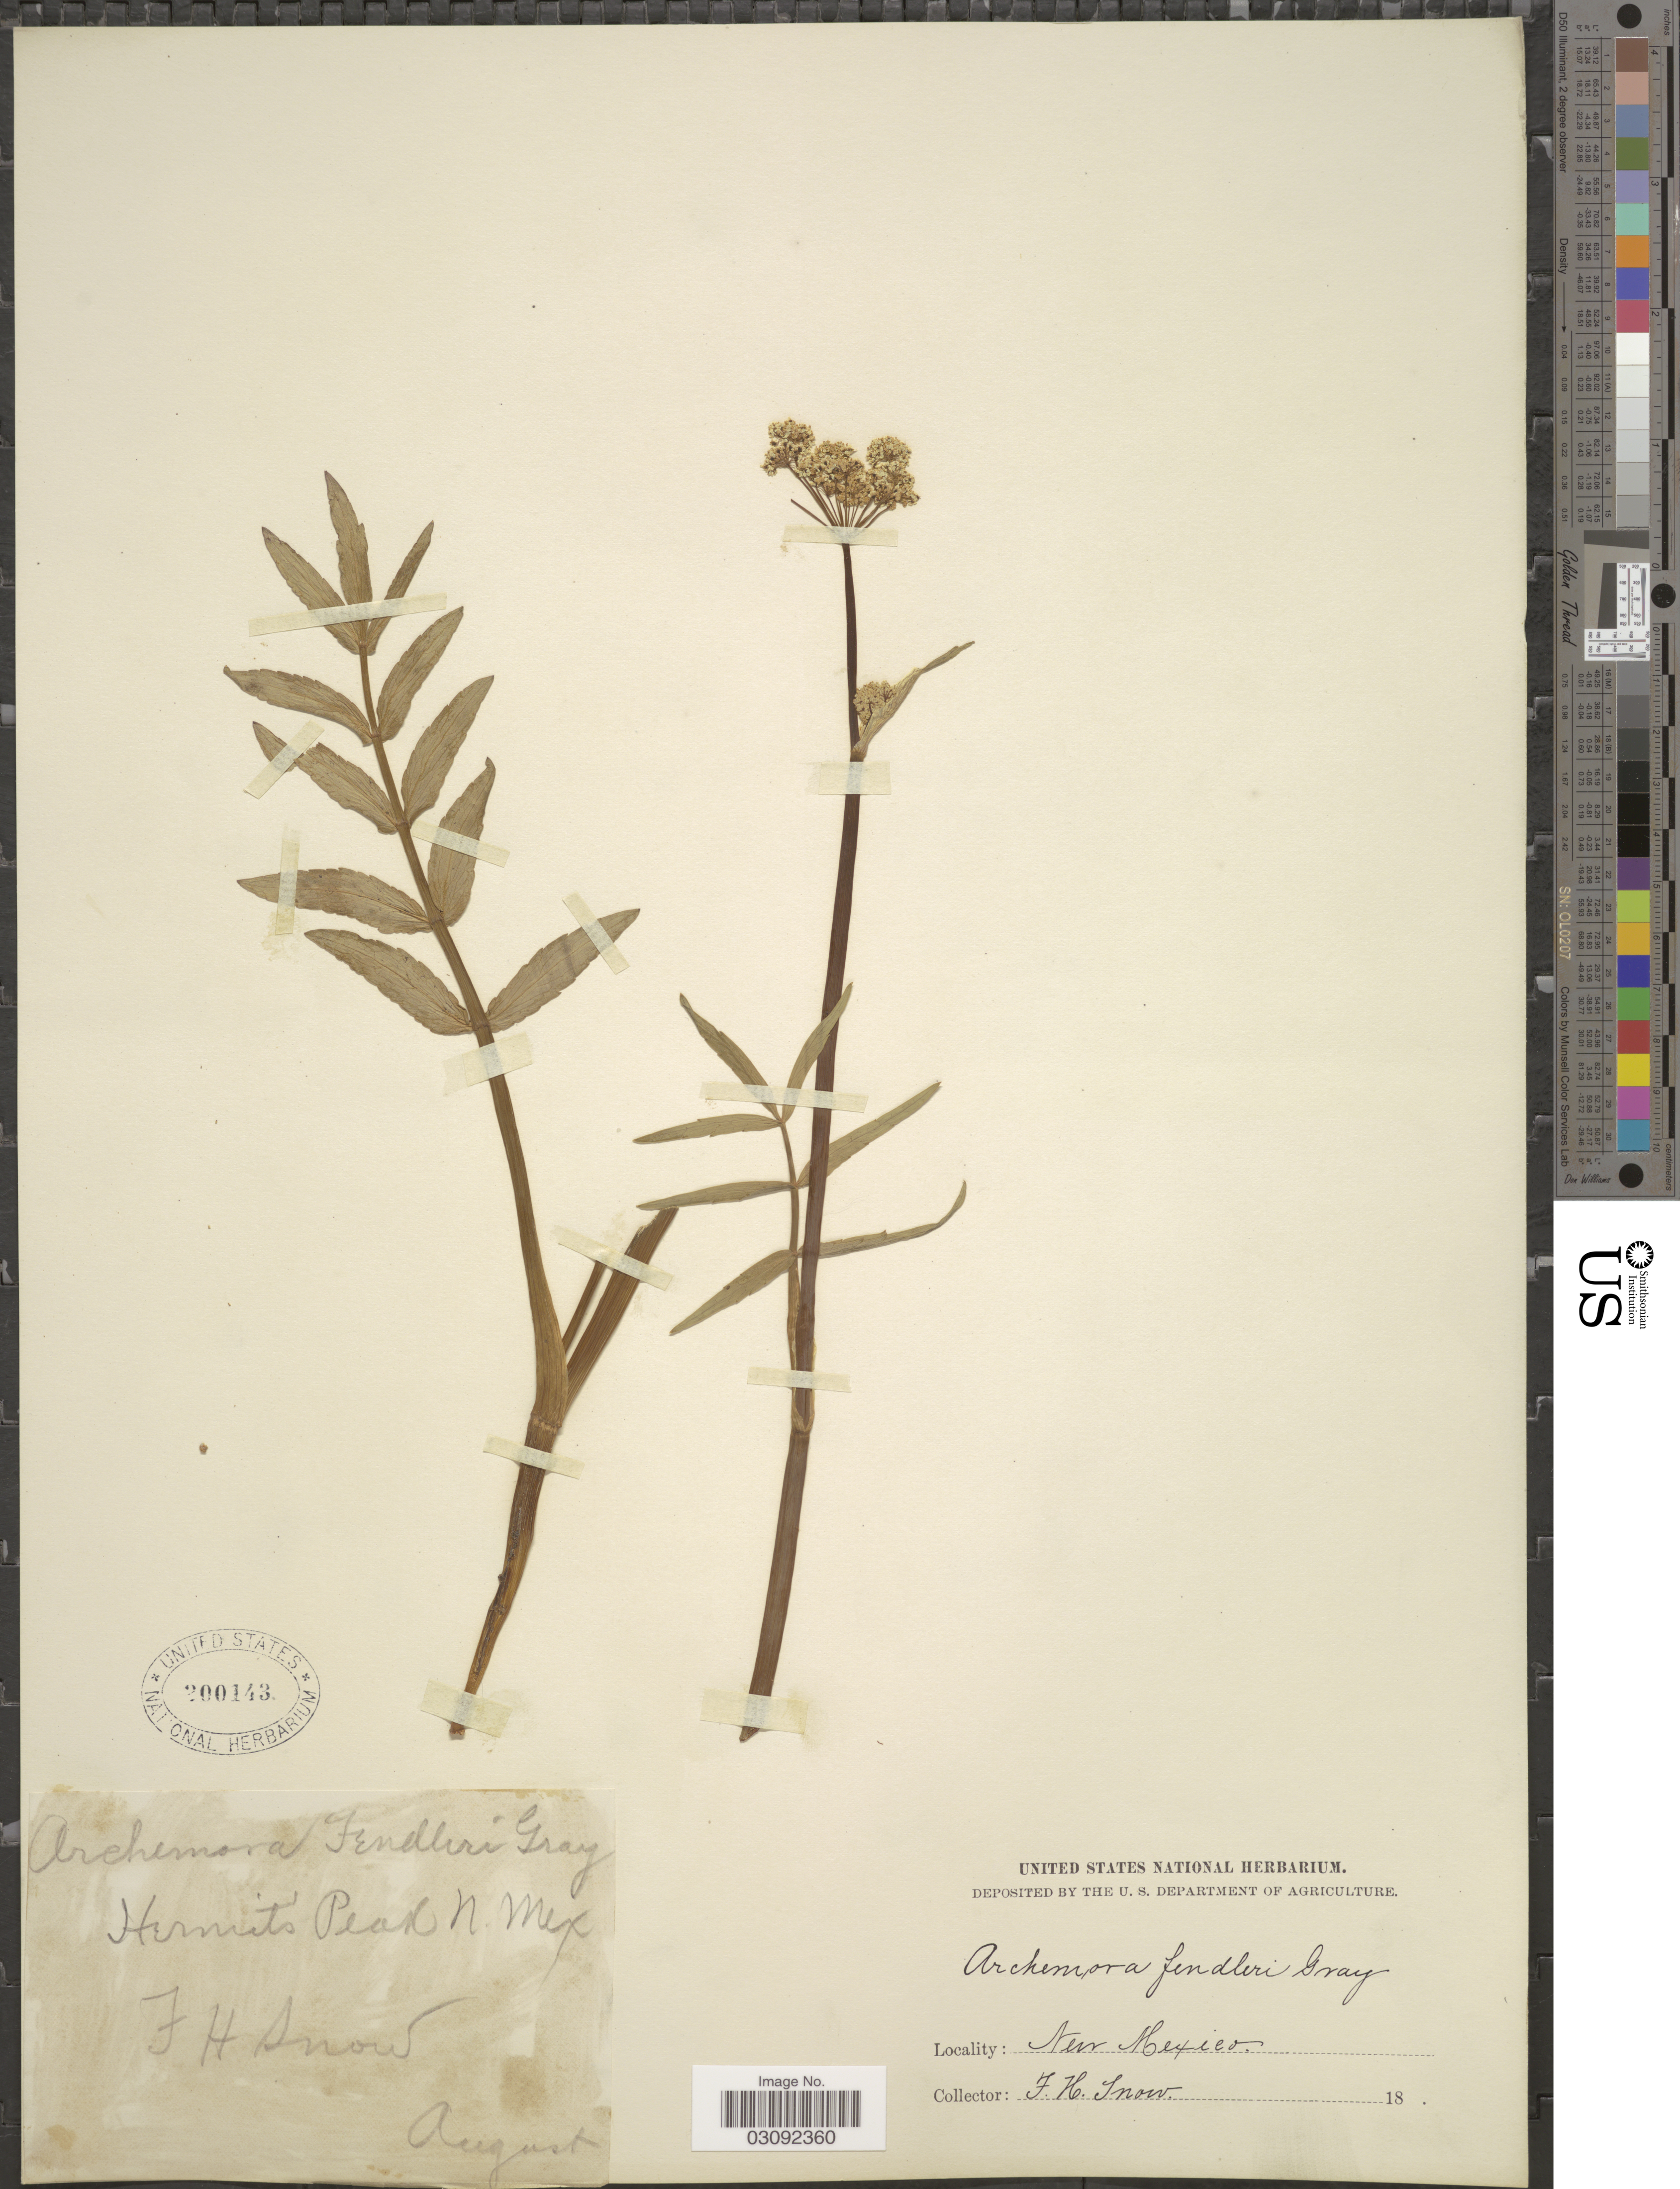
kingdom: Plantae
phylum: Tracheophyta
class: Magnoliopsida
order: Apiales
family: Apiaceae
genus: Oxypolis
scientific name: Oxypolis fendleri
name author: (A. Gray) A. Heller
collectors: F. H. Snow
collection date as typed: August 18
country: United States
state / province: New Mexico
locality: Hermits Peak.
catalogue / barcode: US 200143